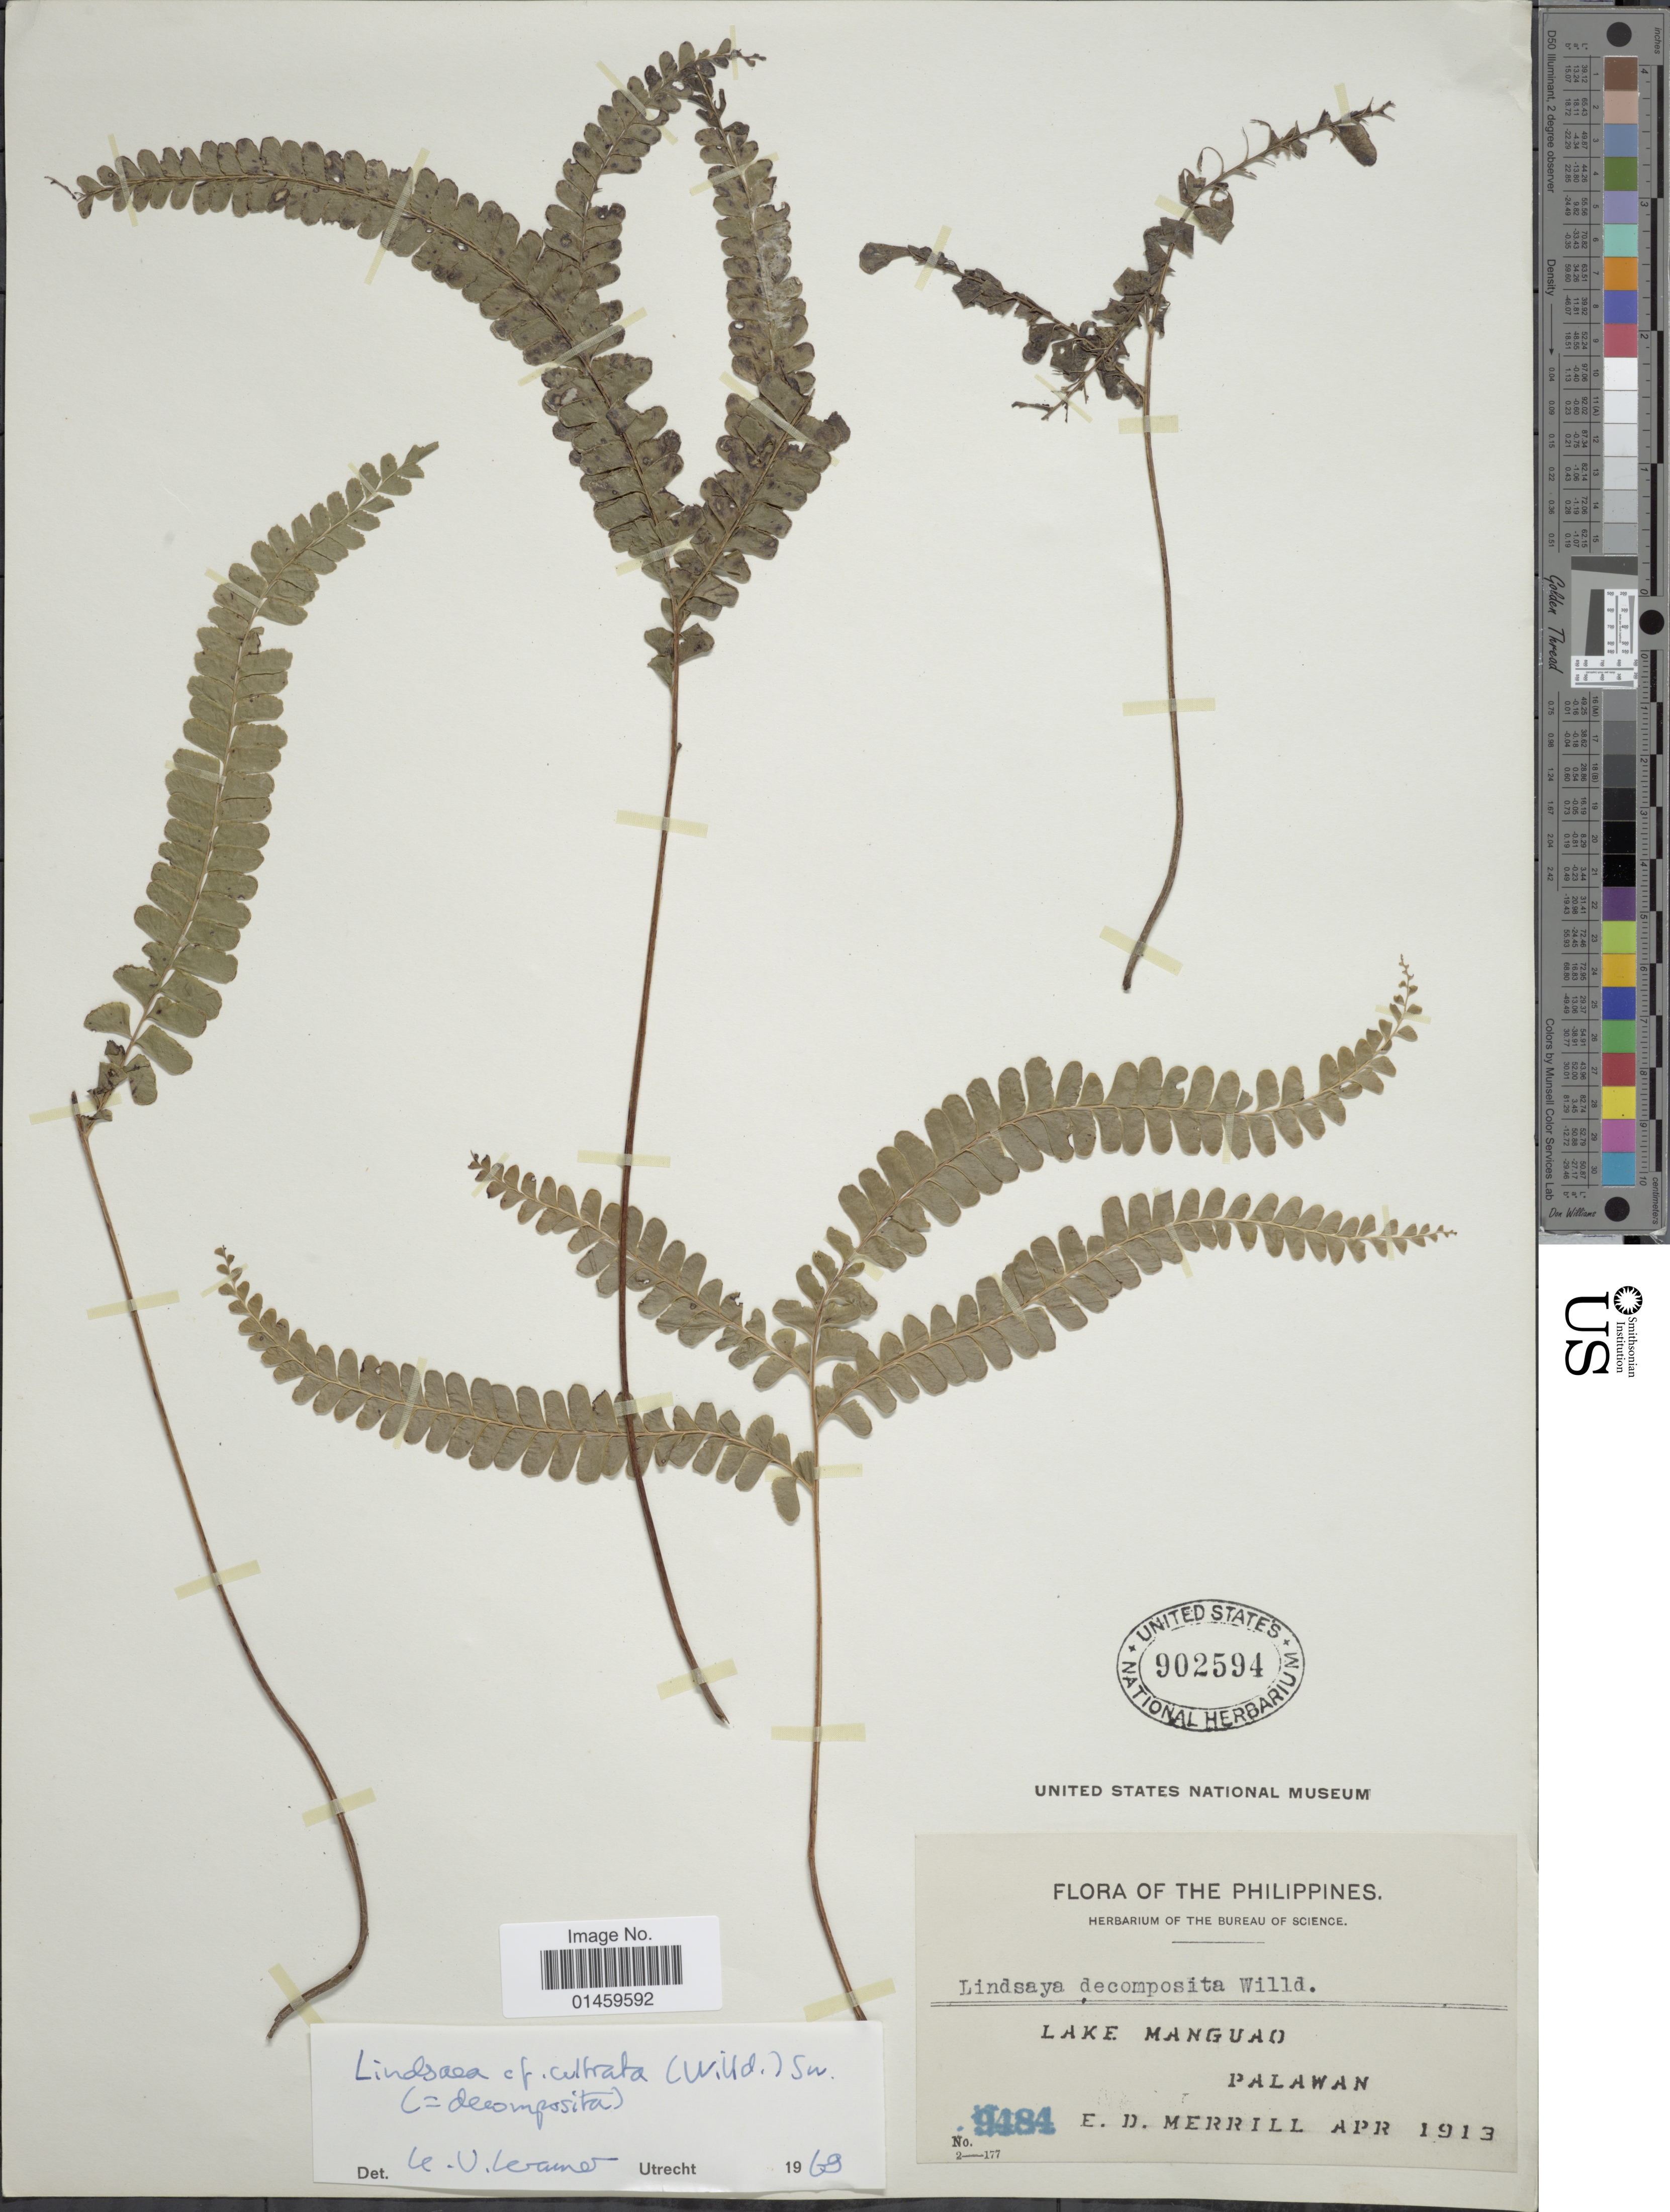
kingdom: Plantae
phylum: Tracheophyta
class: Polypodiopsida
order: Polypodiales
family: Lindsaeaceae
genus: Lindsaea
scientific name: Lindsaea odorata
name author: Roxb.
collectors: E. D. Merrill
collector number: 9484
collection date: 1913-04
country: Philippines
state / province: Mimaropa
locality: Lake Manguao. Palawan.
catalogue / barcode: US 902594